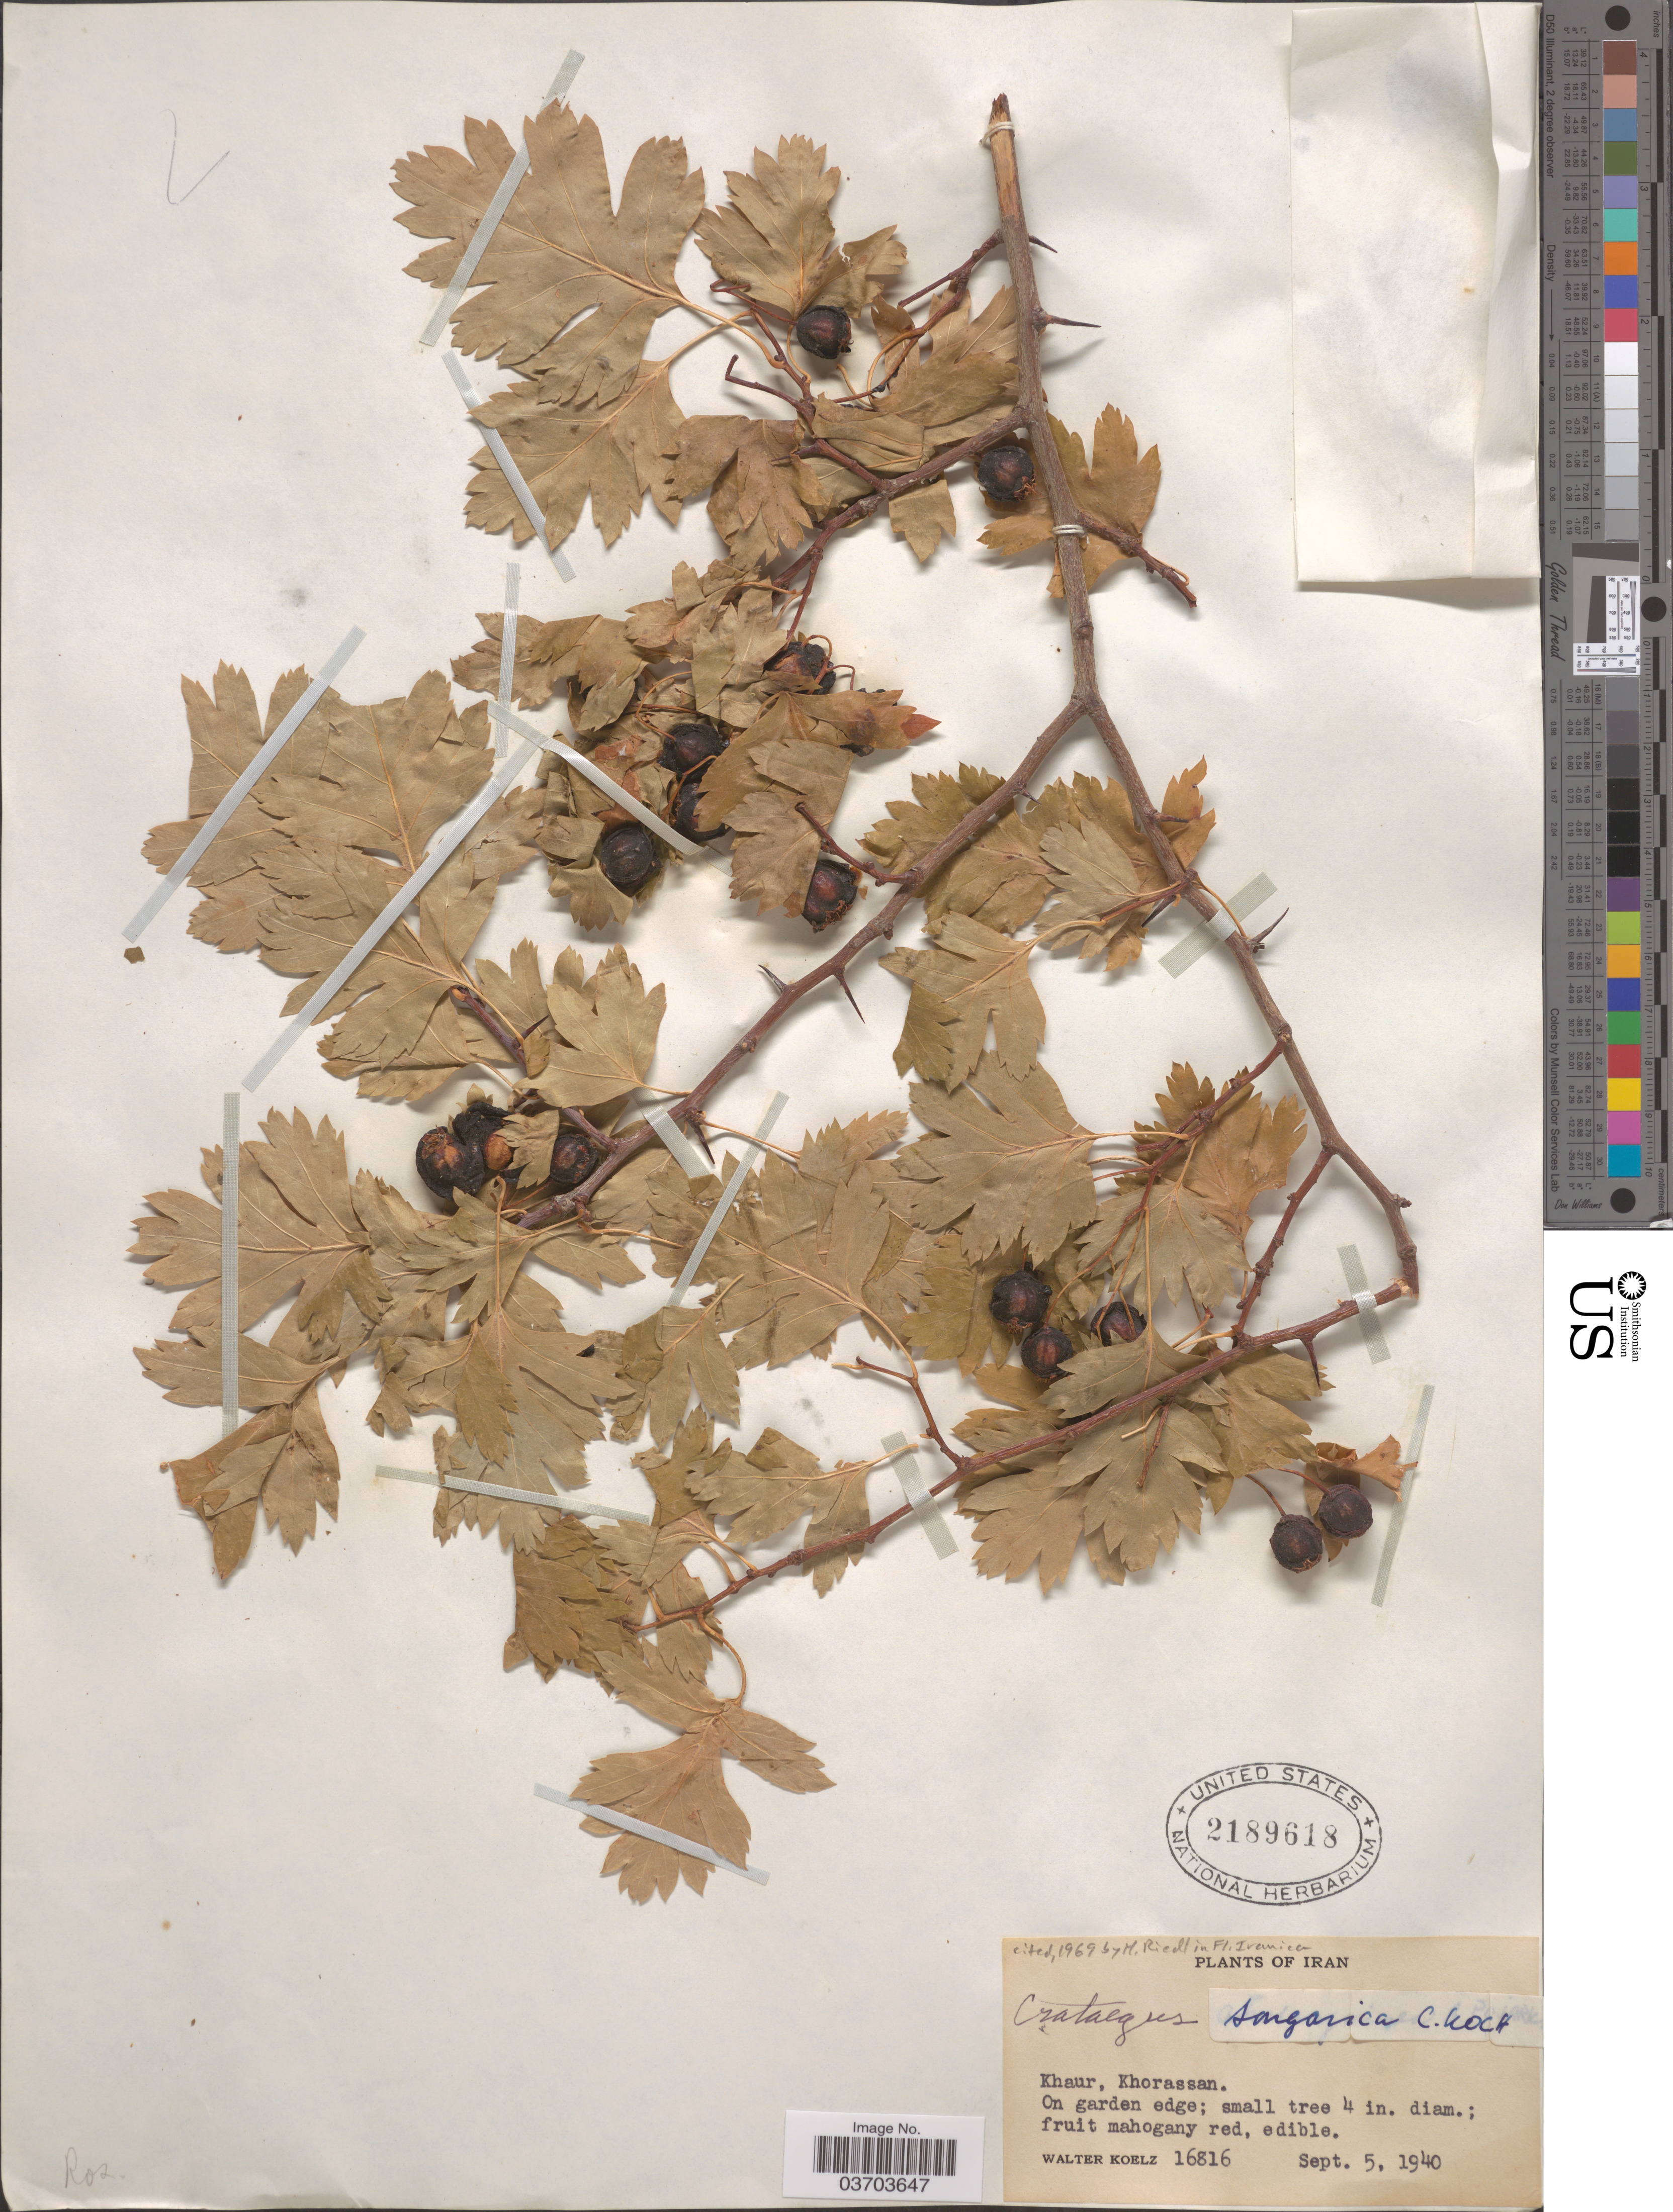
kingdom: Plantae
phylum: Tracheophyta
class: Magnoliopsida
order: Rosales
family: Rosaceae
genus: Crataegus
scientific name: Crataegus songarica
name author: K. Koch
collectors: W. N. Koelz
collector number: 16816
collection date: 1940-09-05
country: Iran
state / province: Khorasan [obsolete]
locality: Khaur, Khorassan.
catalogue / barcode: US 2189618